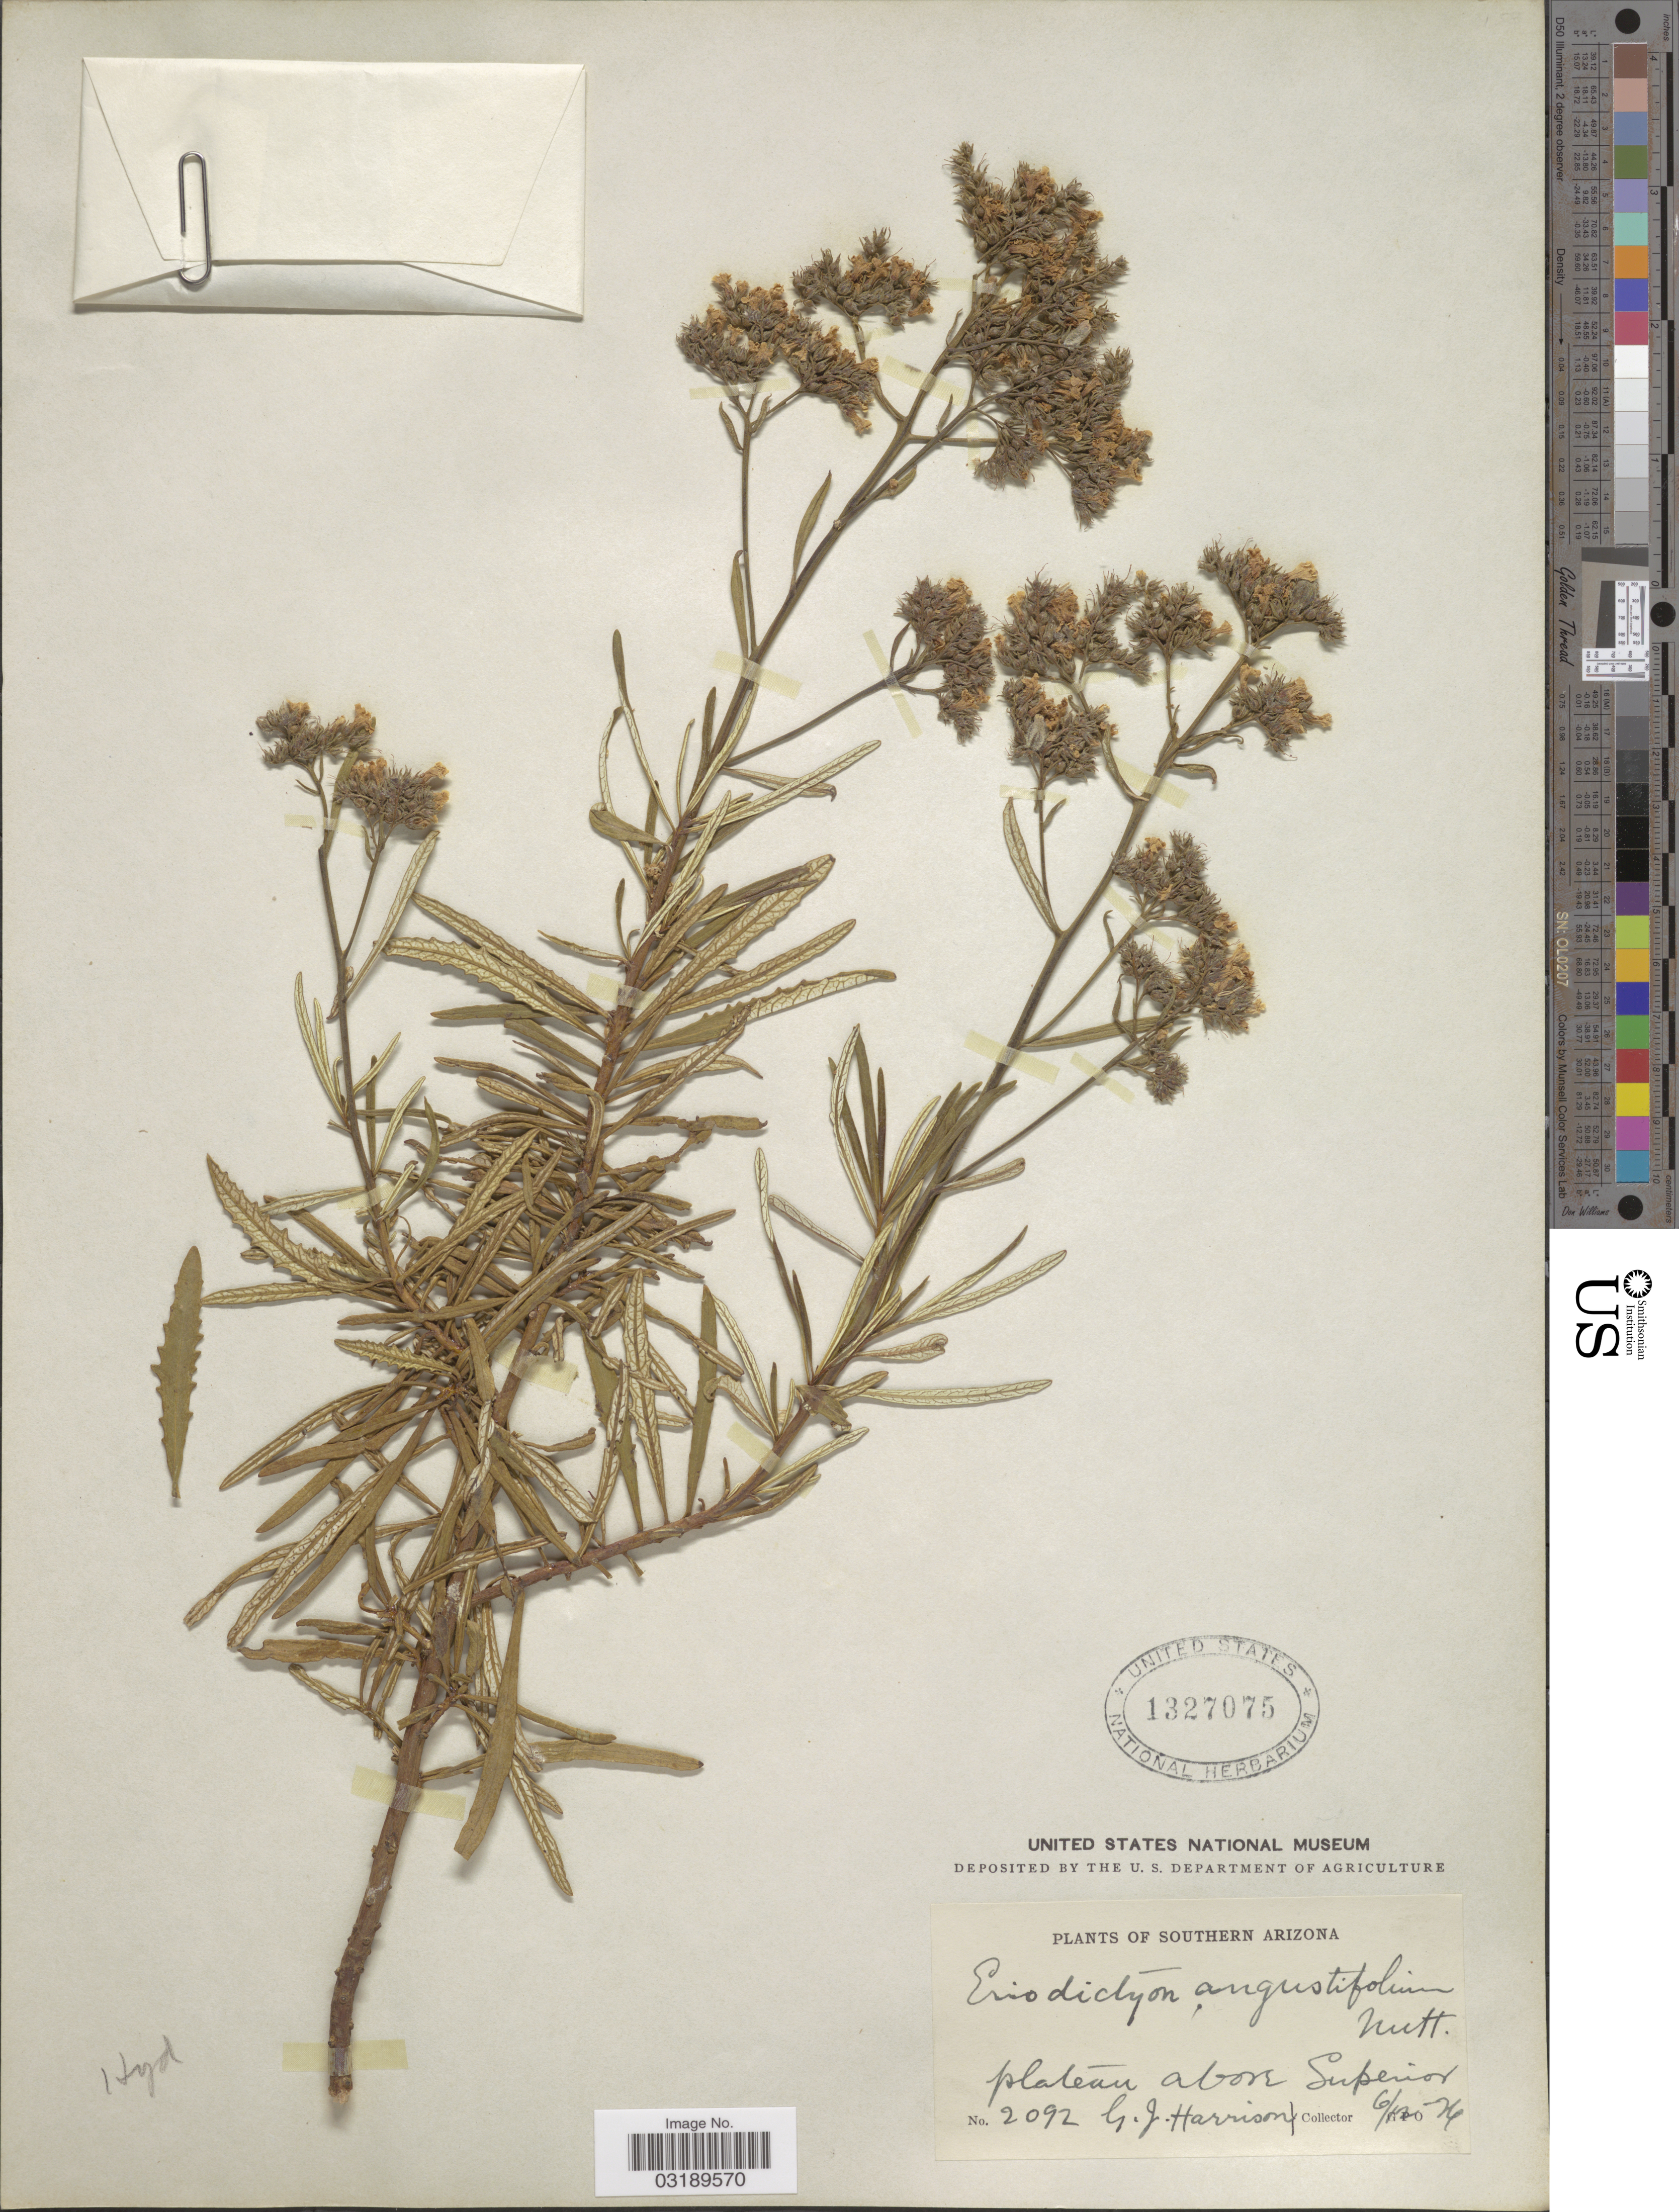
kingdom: Plantae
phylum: Tracheophyta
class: Magnoliopsida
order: Boraginales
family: Namaceae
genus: Eriodictyon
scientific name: Eriodictyon angustifolium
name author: Nutt.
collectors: G. J. Harrison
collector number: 2092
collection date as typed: Transcribed d/m/y: 12/6/26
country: United States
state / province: Arizona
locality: Southern Arizona. Plateau above Superior.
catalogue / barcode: US 1327075